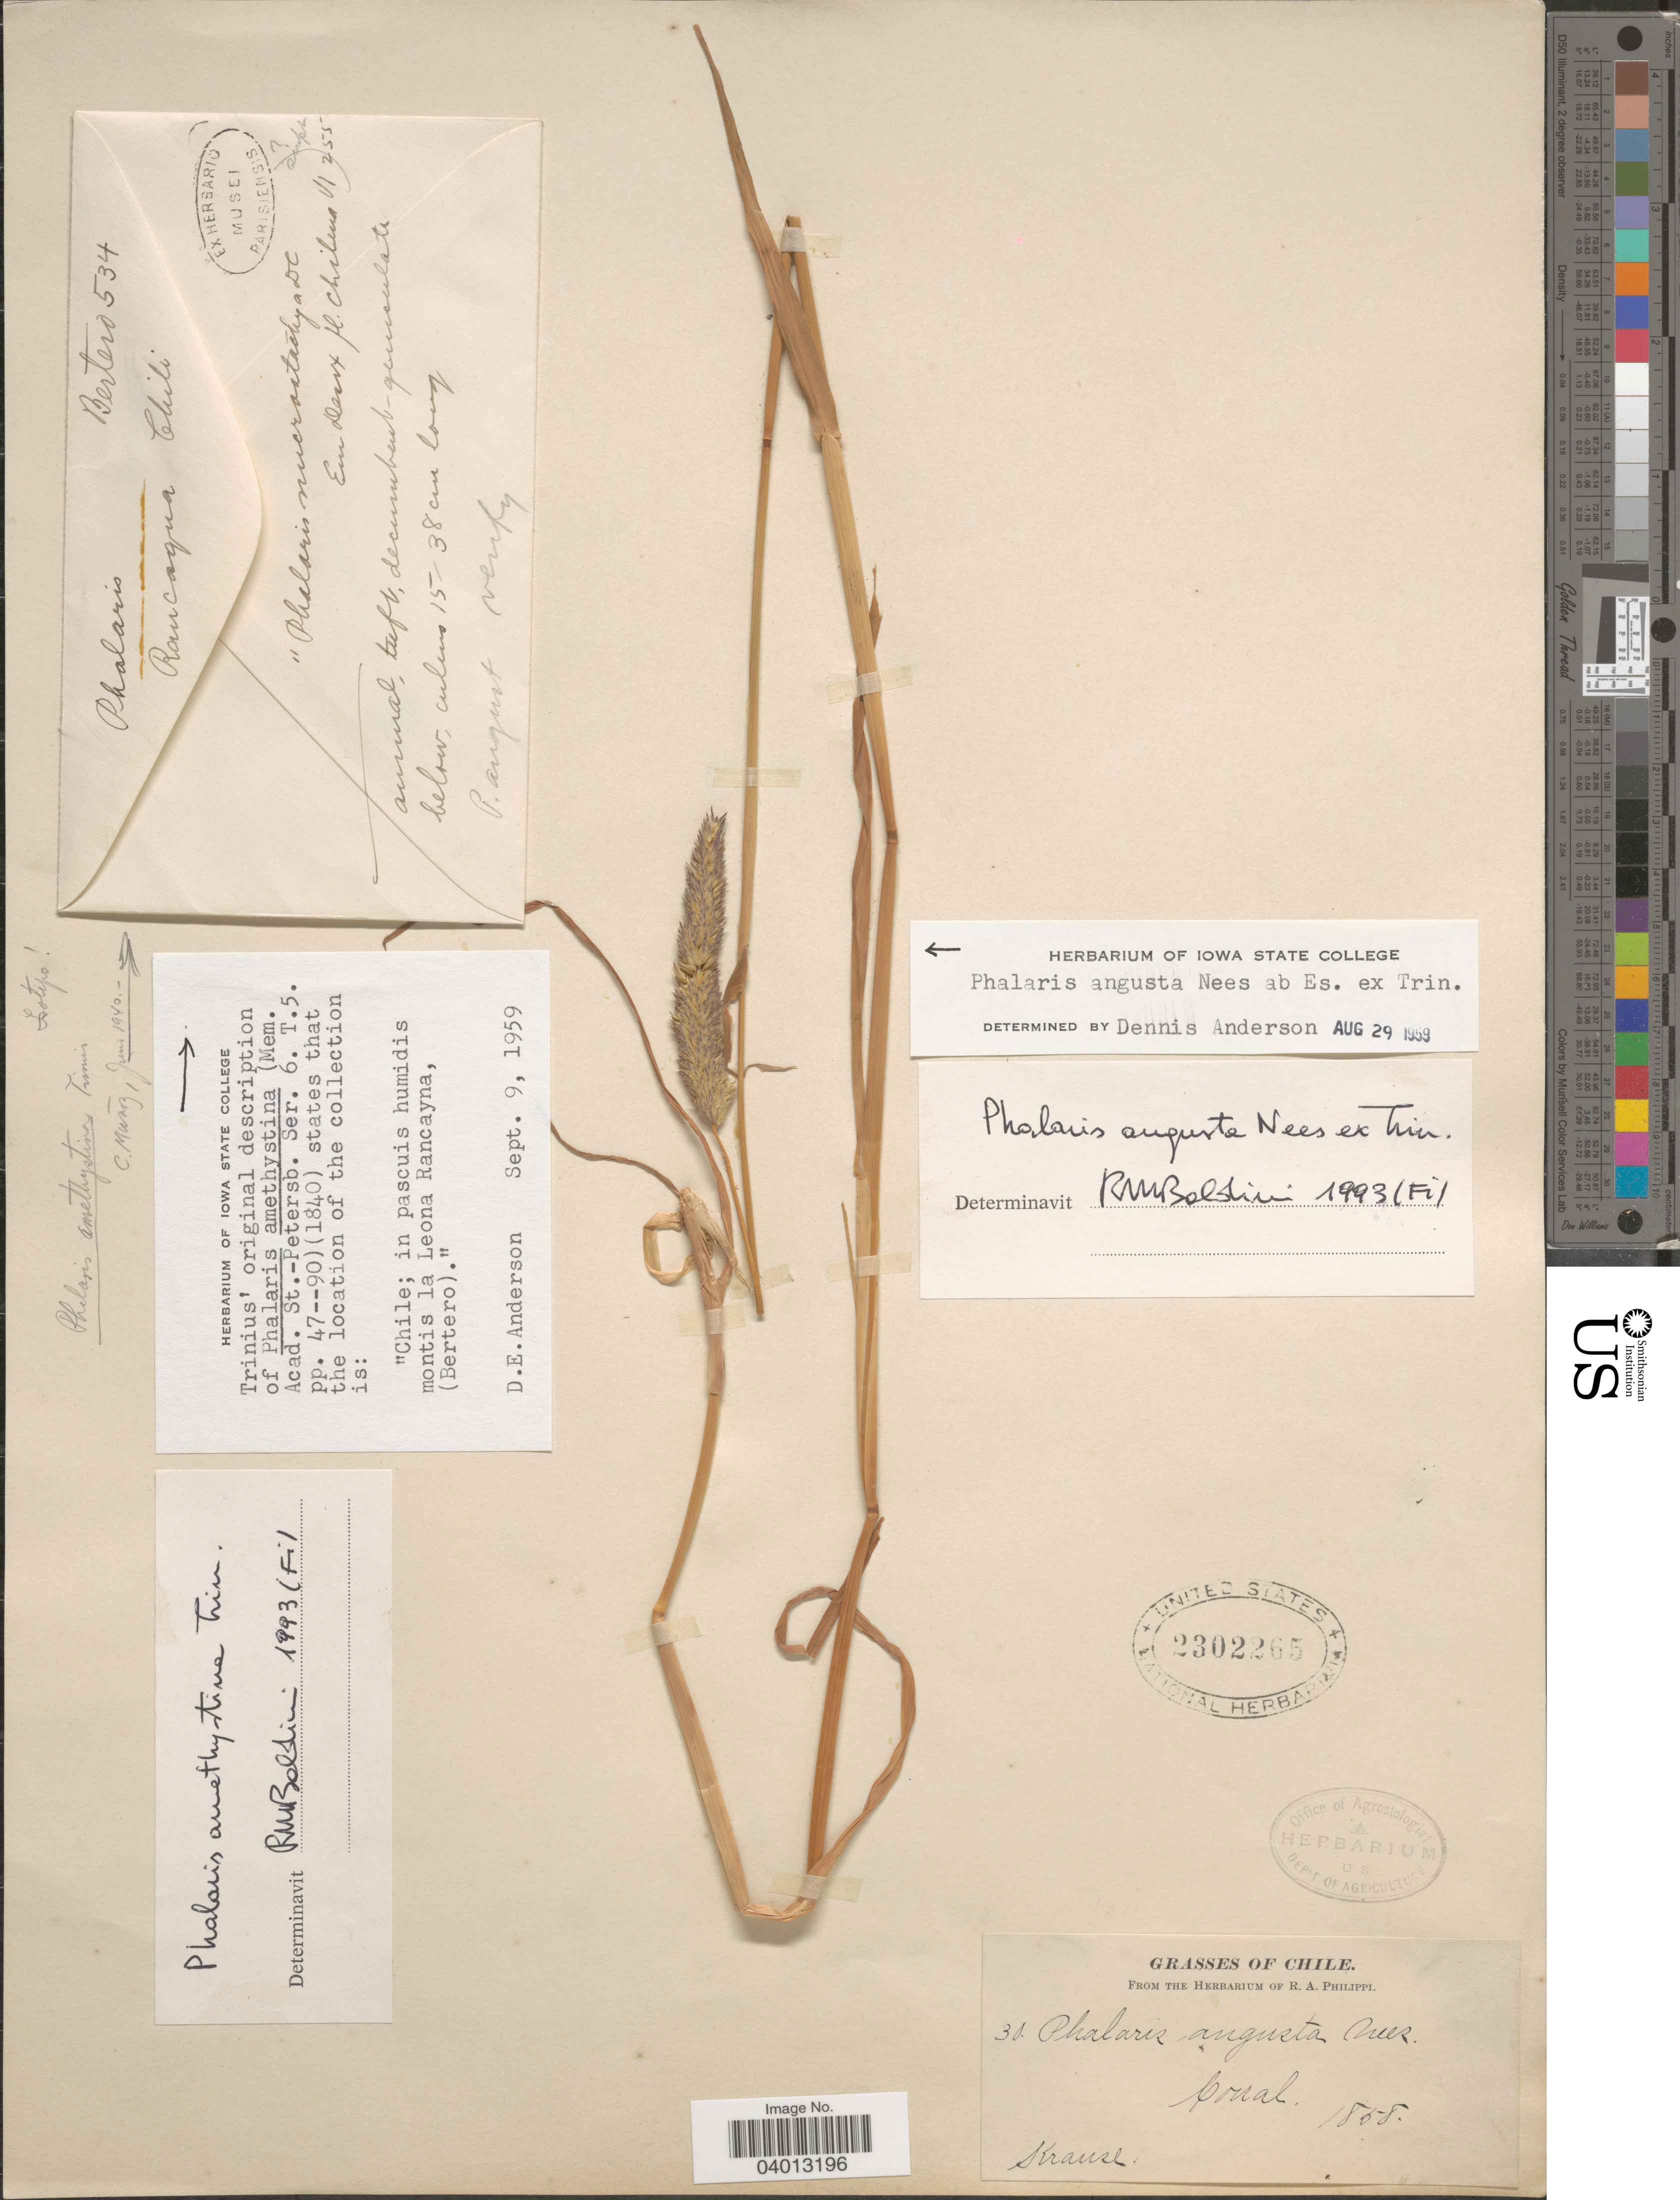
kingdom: Plantae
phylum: Tracheophyta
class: Liliopsida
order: Poales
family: Poaceae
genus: Phalaris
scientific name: Phalaris amethystina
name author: Trin.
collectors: -- Krause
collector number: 30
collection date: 1858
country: Chile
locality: Corral.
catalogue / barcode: US 2302265